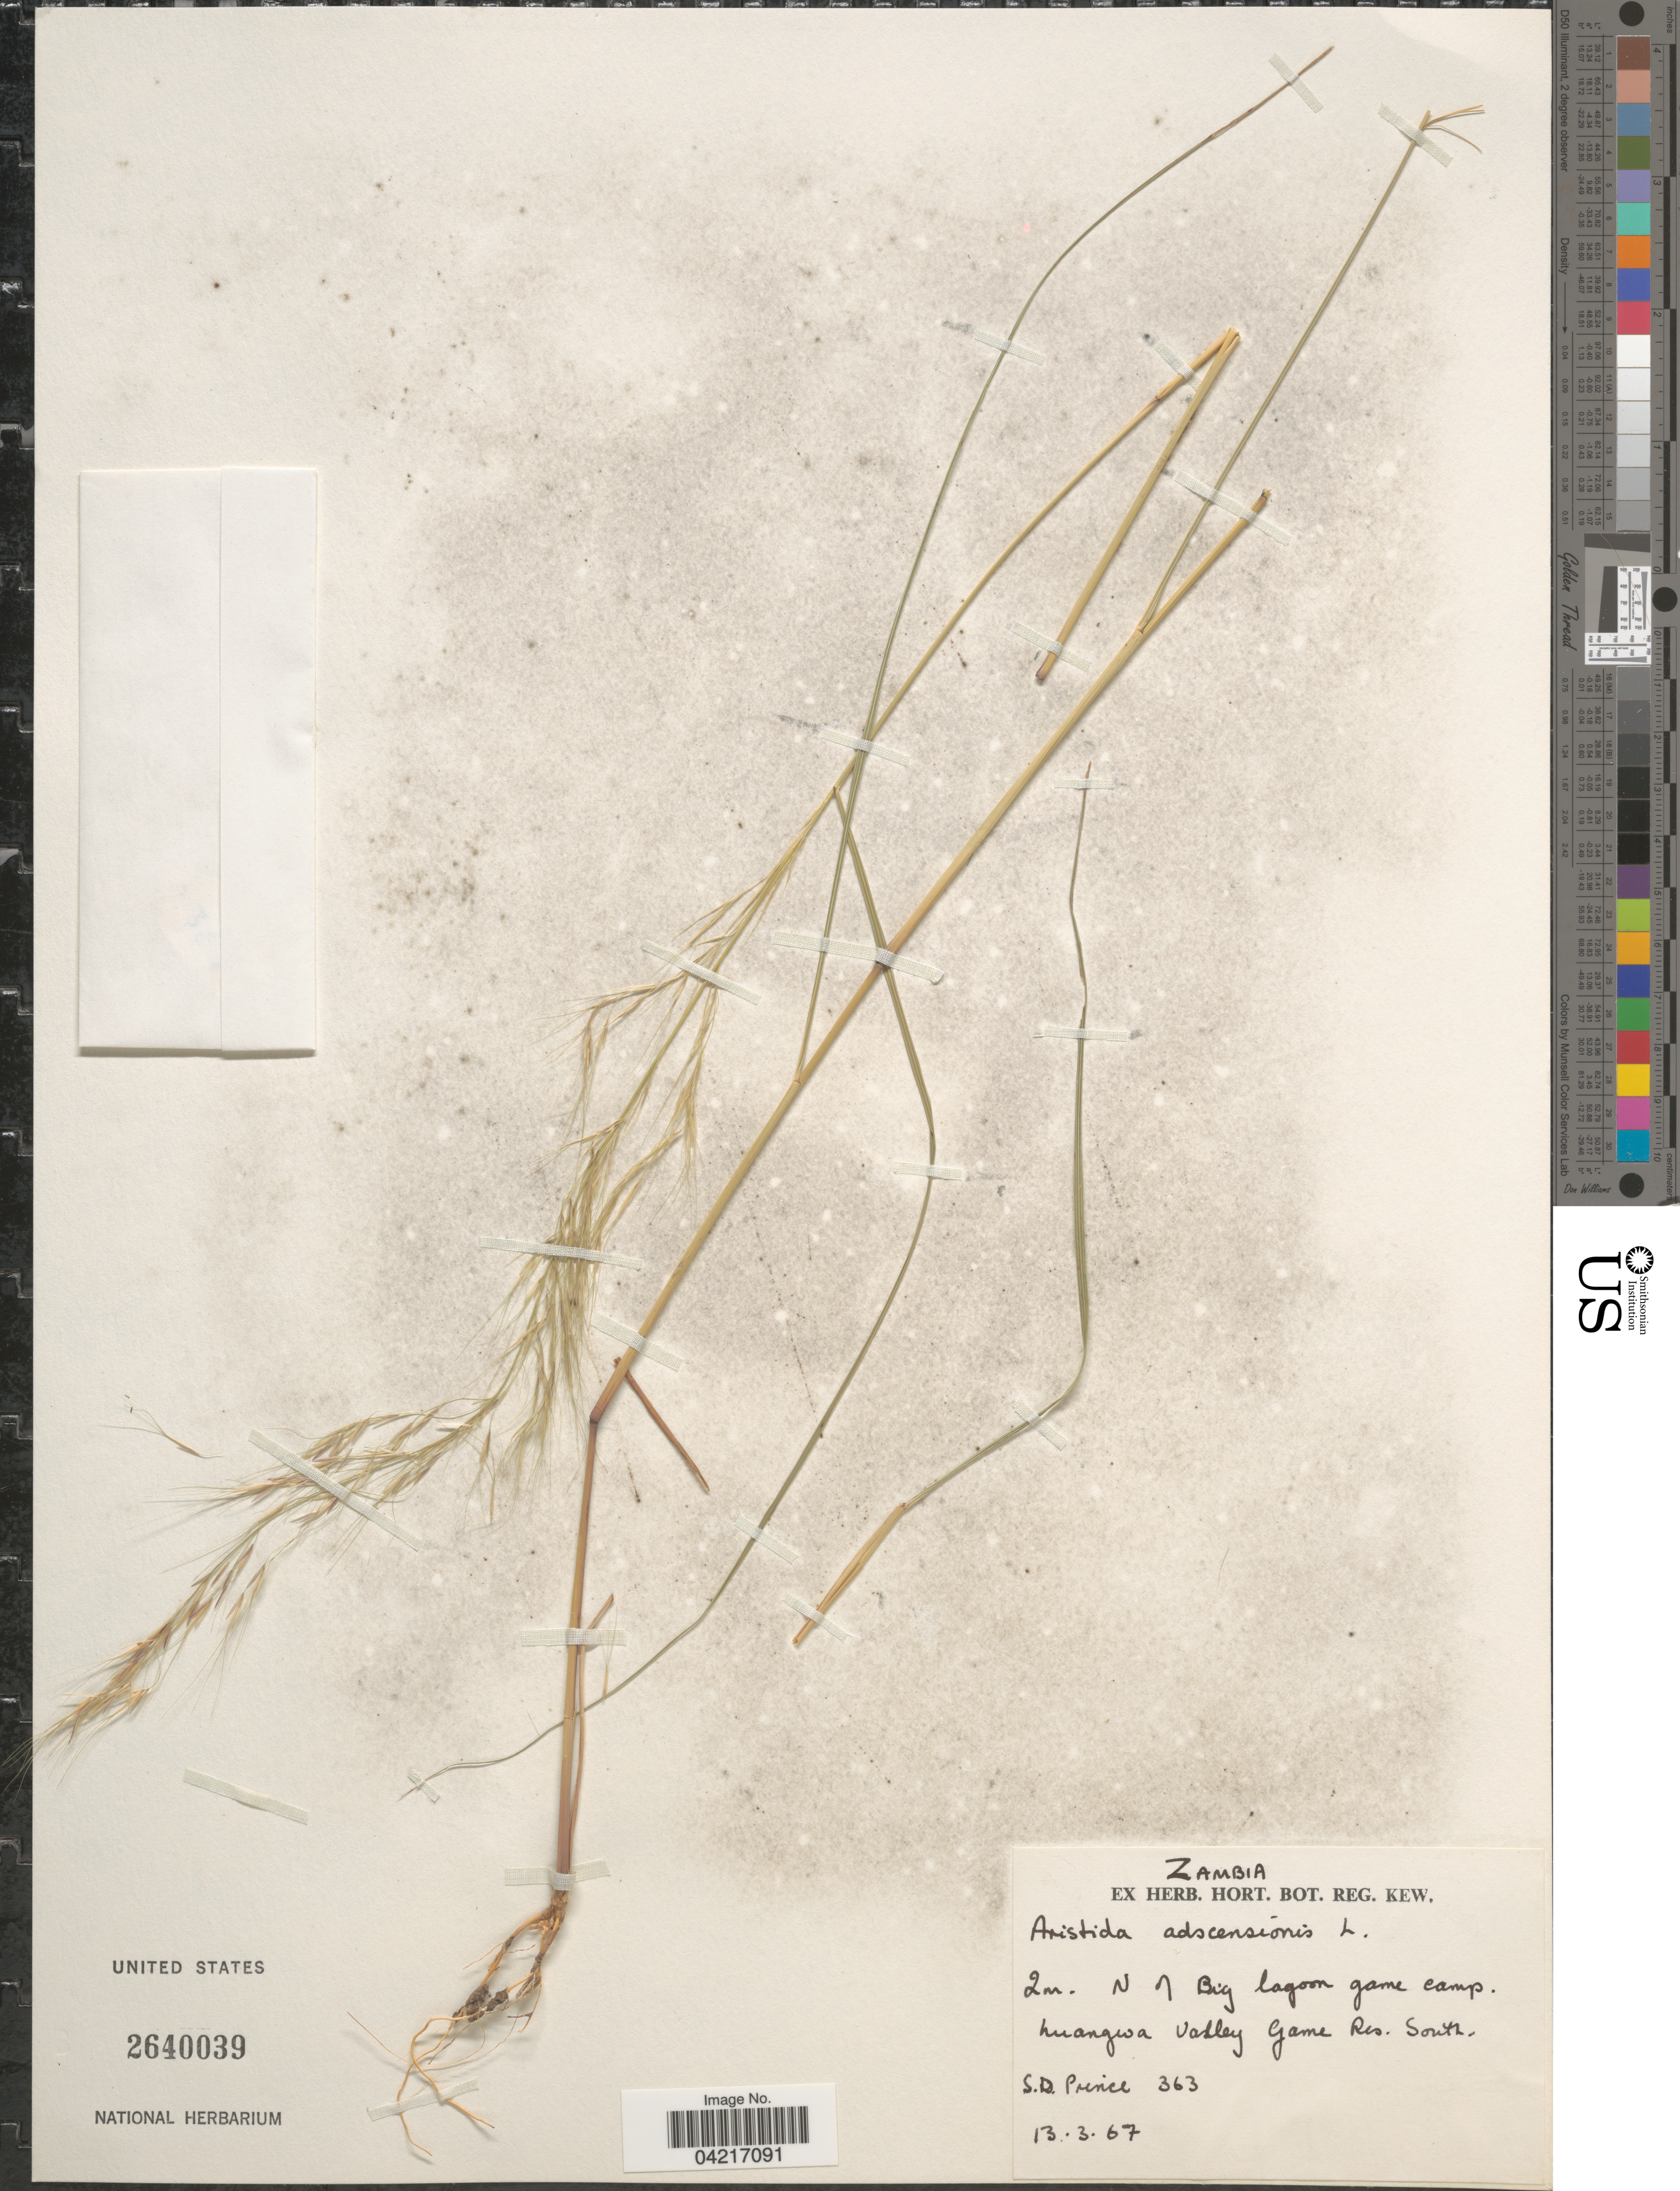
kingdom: Plantae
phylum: Tracheophyta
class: Liliopsida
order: Poales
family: Poaceae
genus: Aristida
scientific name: Aristida adscensionis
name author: L.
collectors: S. Prince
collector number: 363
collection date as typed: Transcribed d/m/y: 13/3/67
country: Zambia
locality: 2m. N of Big lagoon game camp. Nuangwa Valley Game Res. South.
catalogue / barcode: US 2640039